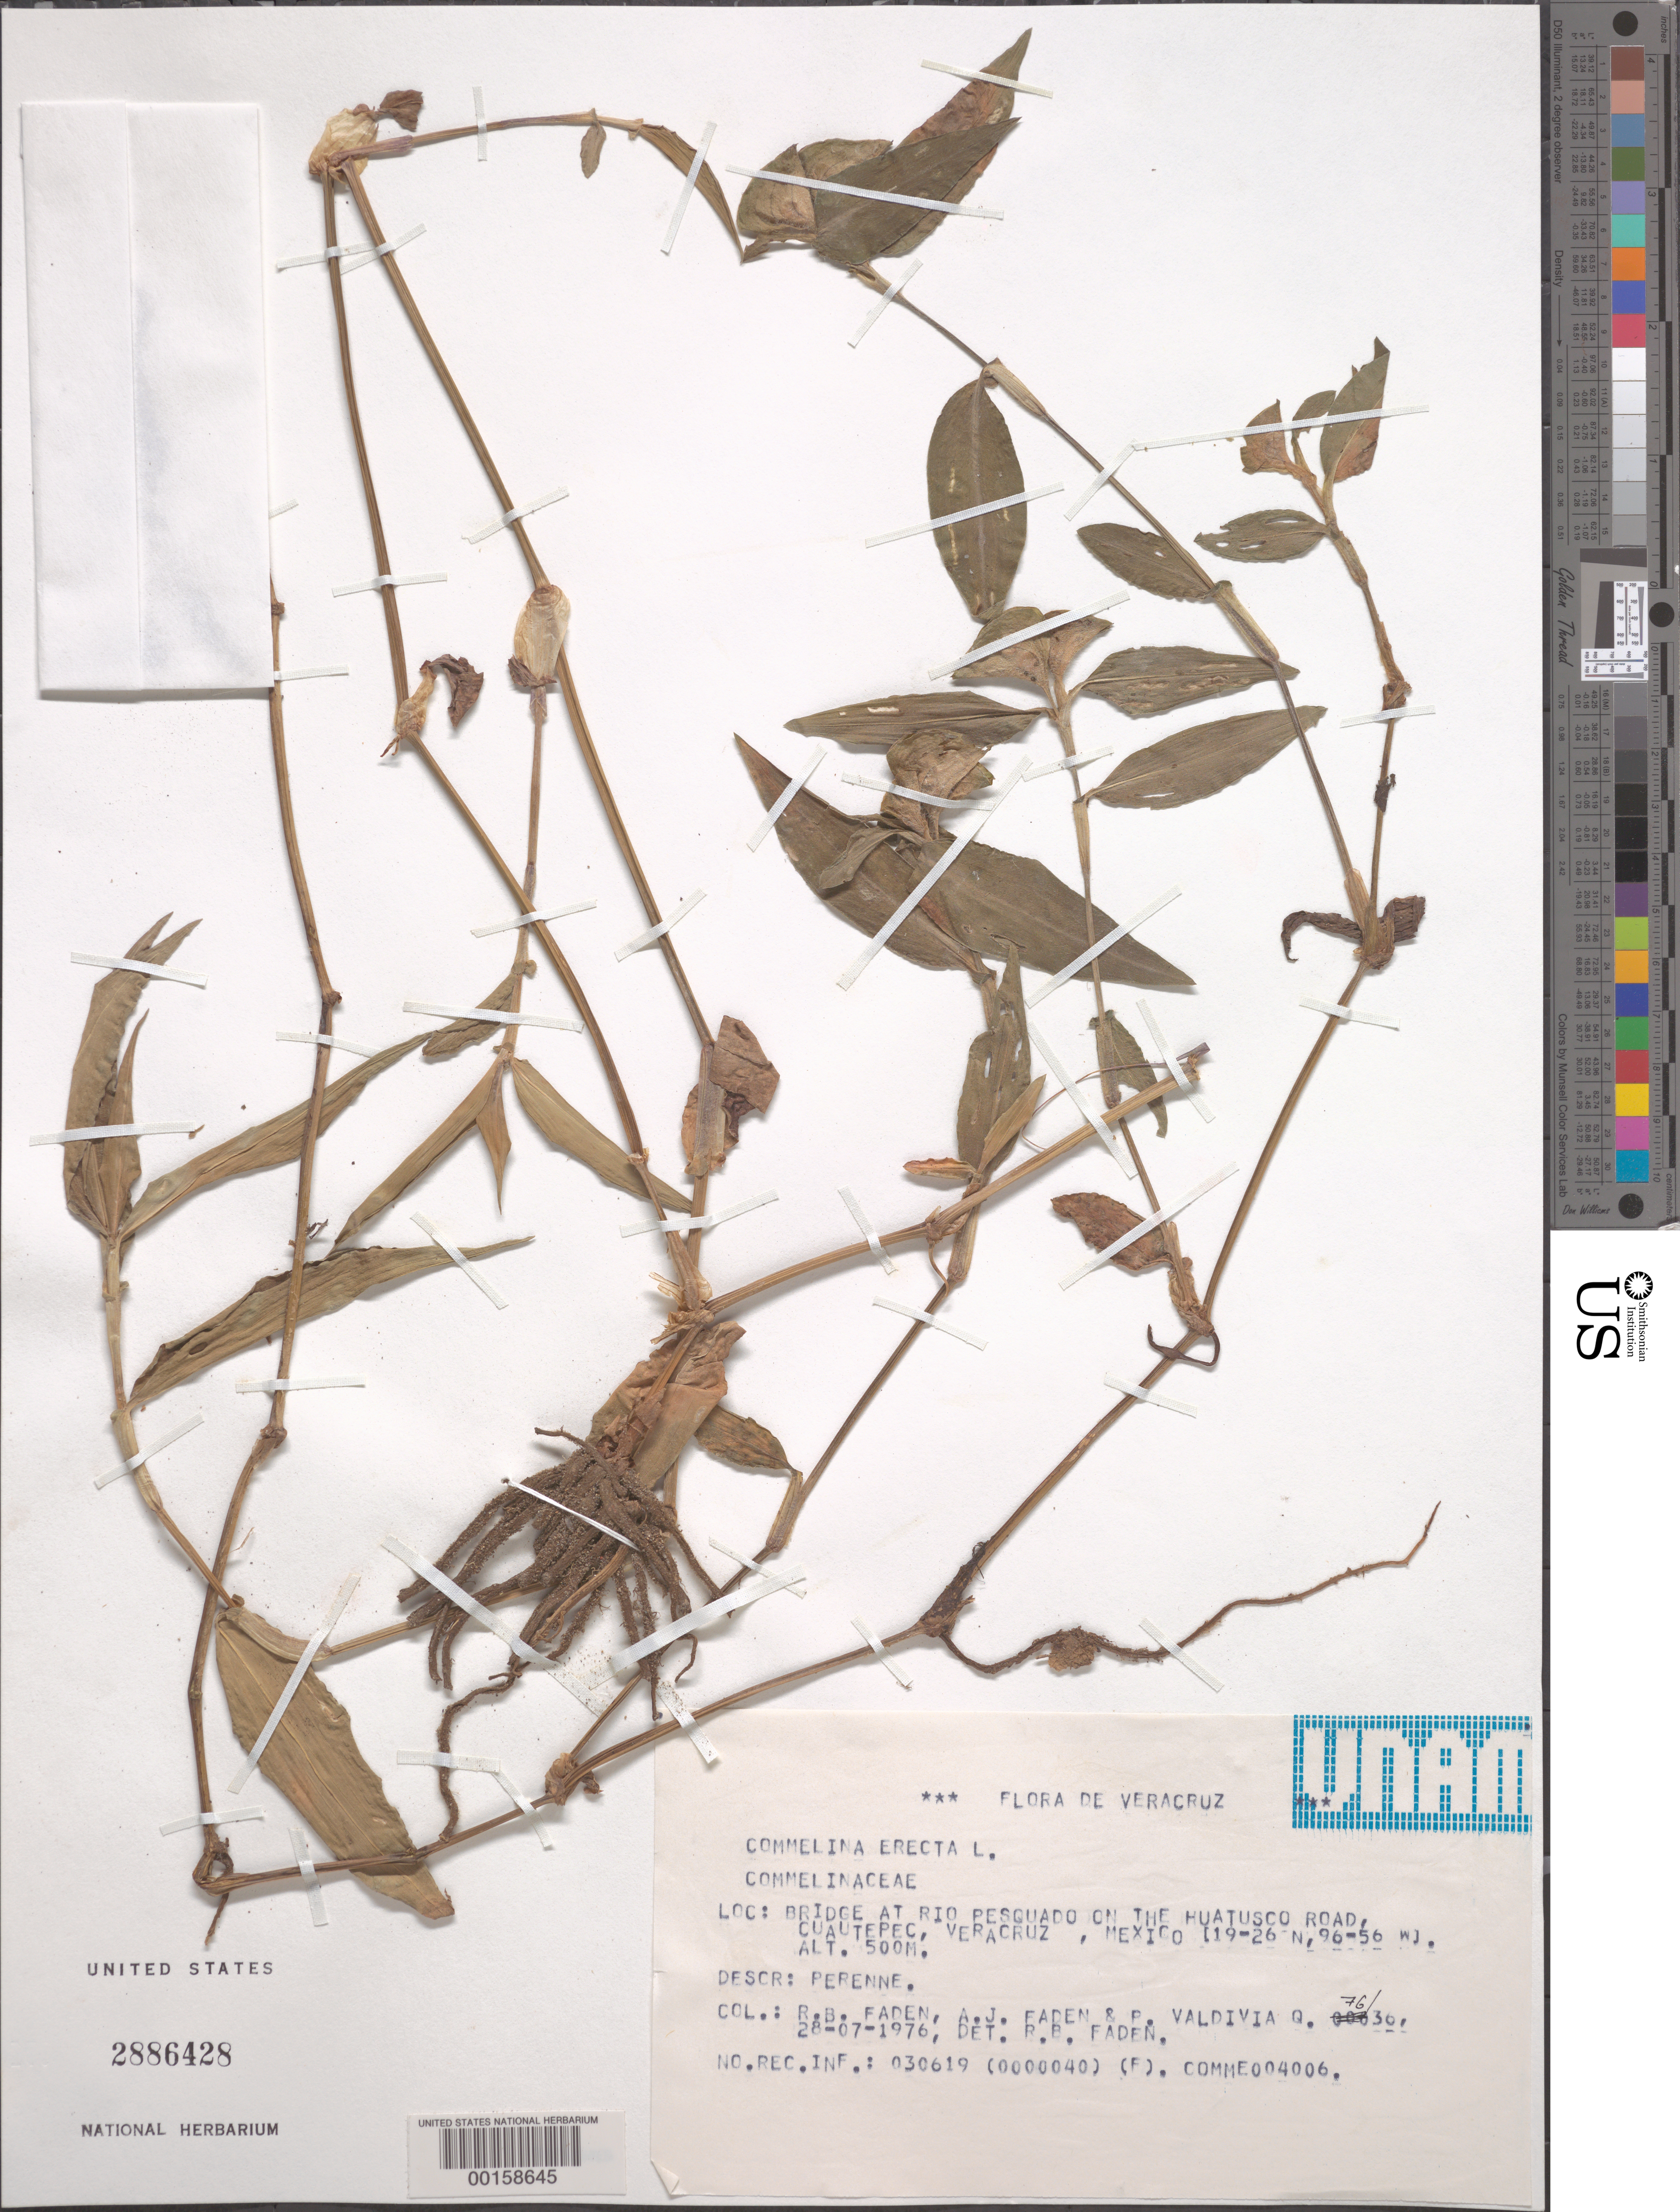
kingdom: Plantae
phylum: Tracheophyta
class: Liliopsida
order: Commelinales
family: Commelinaceae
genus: Commelina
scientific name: Commelina erecta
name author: L.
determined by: Faden, Robert B., (US), Smithsonian Institution - National Museum of Natural History (UNITED STATES)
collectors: R. B. Faden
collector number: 76/36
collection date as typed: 28 Jul 1976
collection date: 1976-07-28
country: Mexico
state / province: Veracruz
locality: Cuautepec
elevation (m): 500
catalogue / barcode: US 2886428